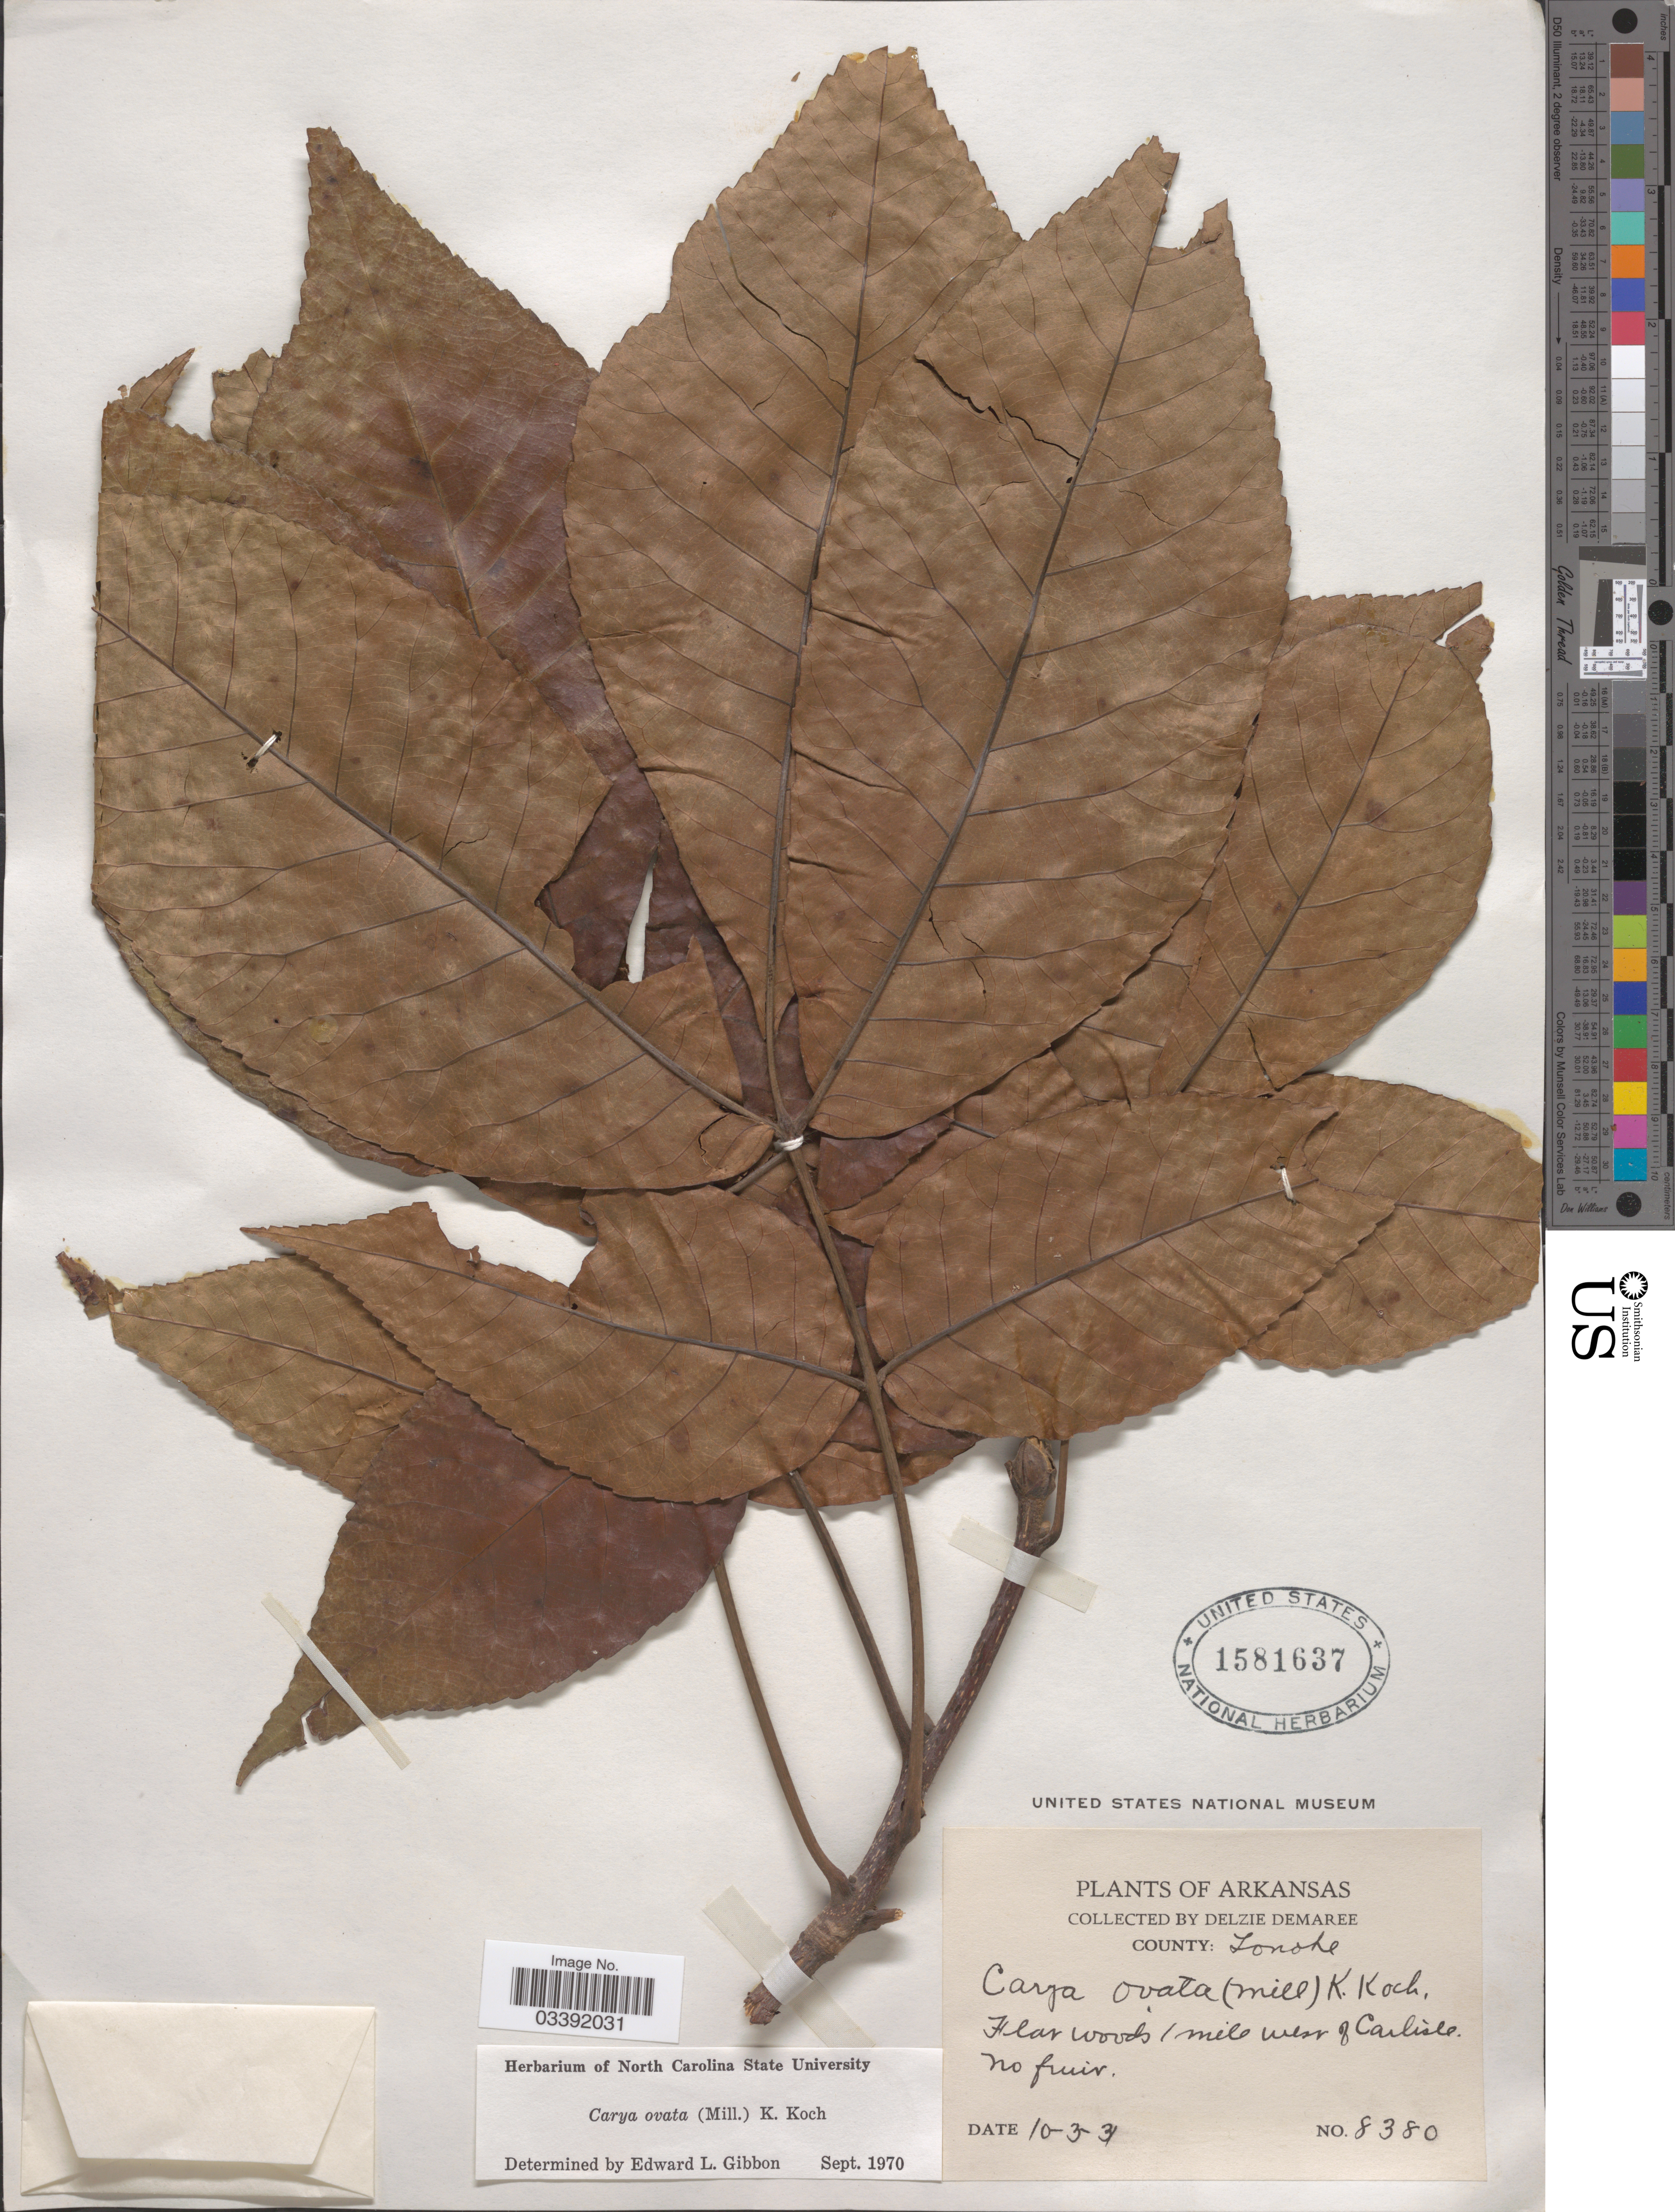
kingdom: Plantae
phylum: Tracheophyta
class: Magnoliopsida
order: Fagales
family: Juglandaceae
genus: Carya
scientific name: Carya ovata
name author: (Mill.) K. Koch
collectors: D. Demaree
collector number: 8380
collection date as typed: Transcribed d/m/y: 3/10/31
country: United States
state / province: Arkansas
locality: County: Lonoke. Flat woods 1 mile west of Carlisle.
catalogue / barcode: US 1581637